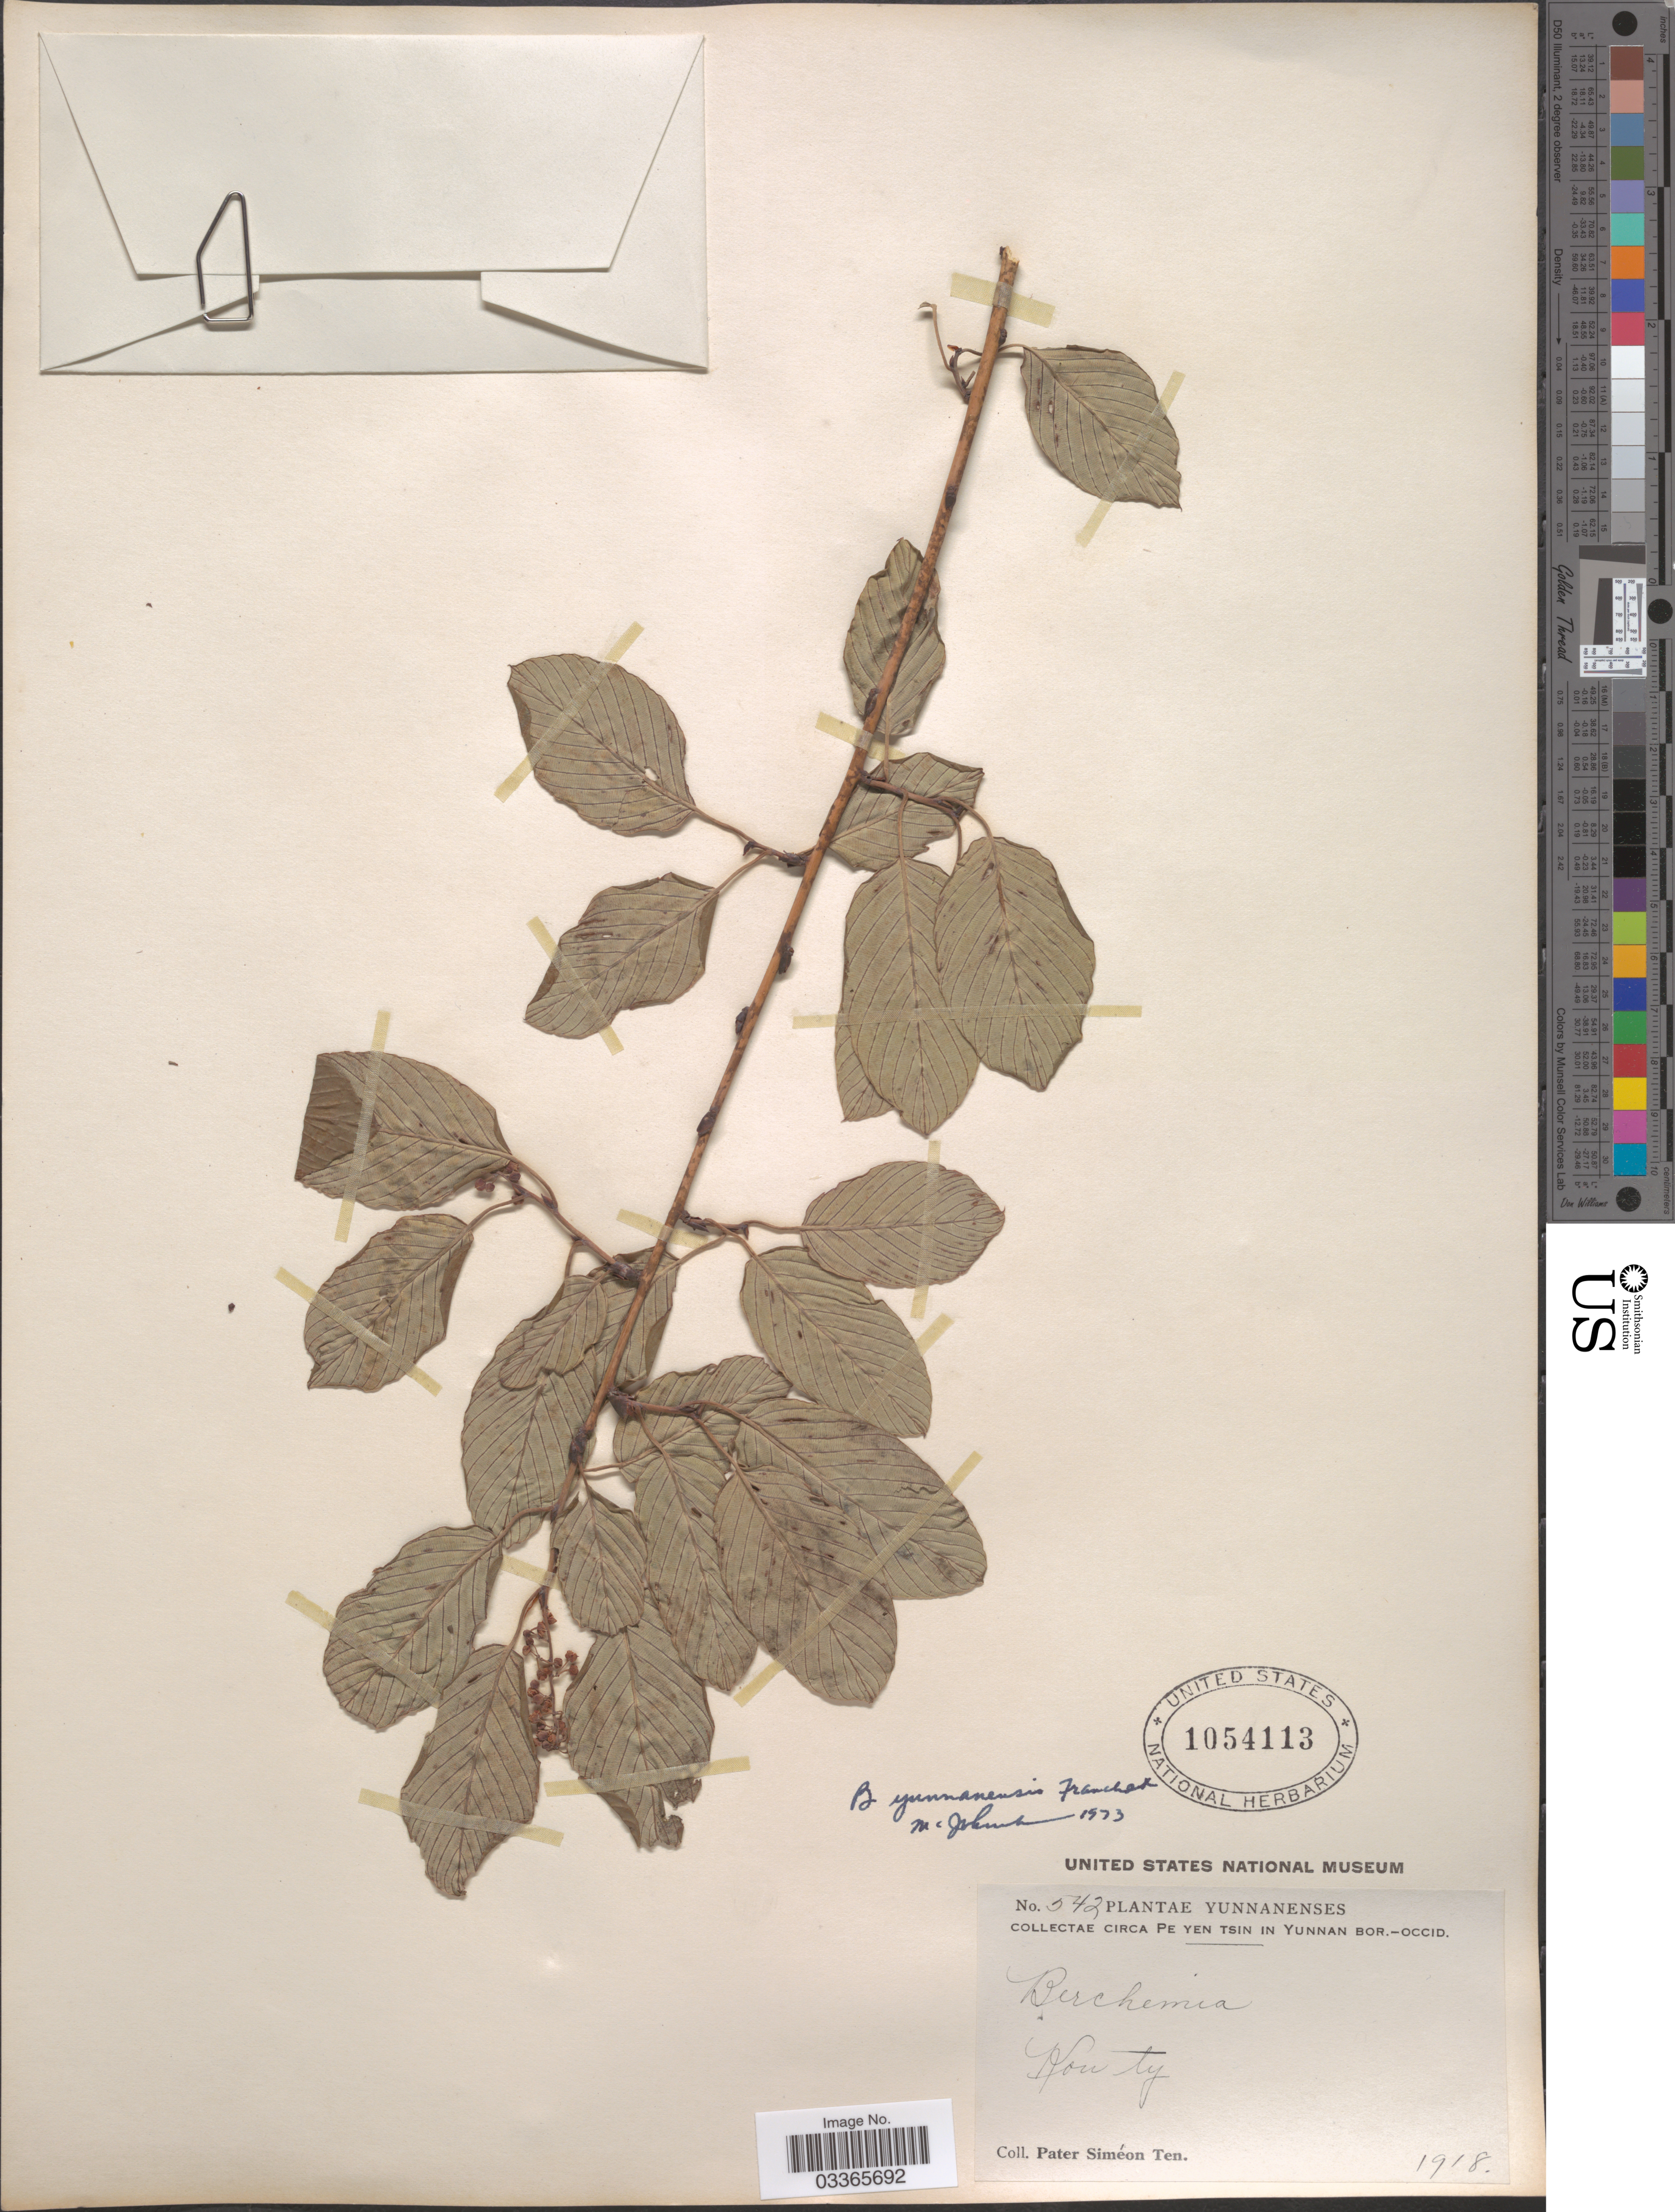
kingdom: Plantae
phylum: Tracheophyta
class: Magnoliopsida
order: Rosales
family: Rhamnaceae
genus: Berchemia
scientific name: Berchemia yunnanensis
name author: (Franch.) Ulbr.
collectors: P. S. Ten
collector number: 542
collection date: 1918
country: China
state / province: Yunnan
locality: Circa Pe Yen Tsin in Yunnan Bor.-occid, Kou ty.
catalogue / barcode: US 1054113